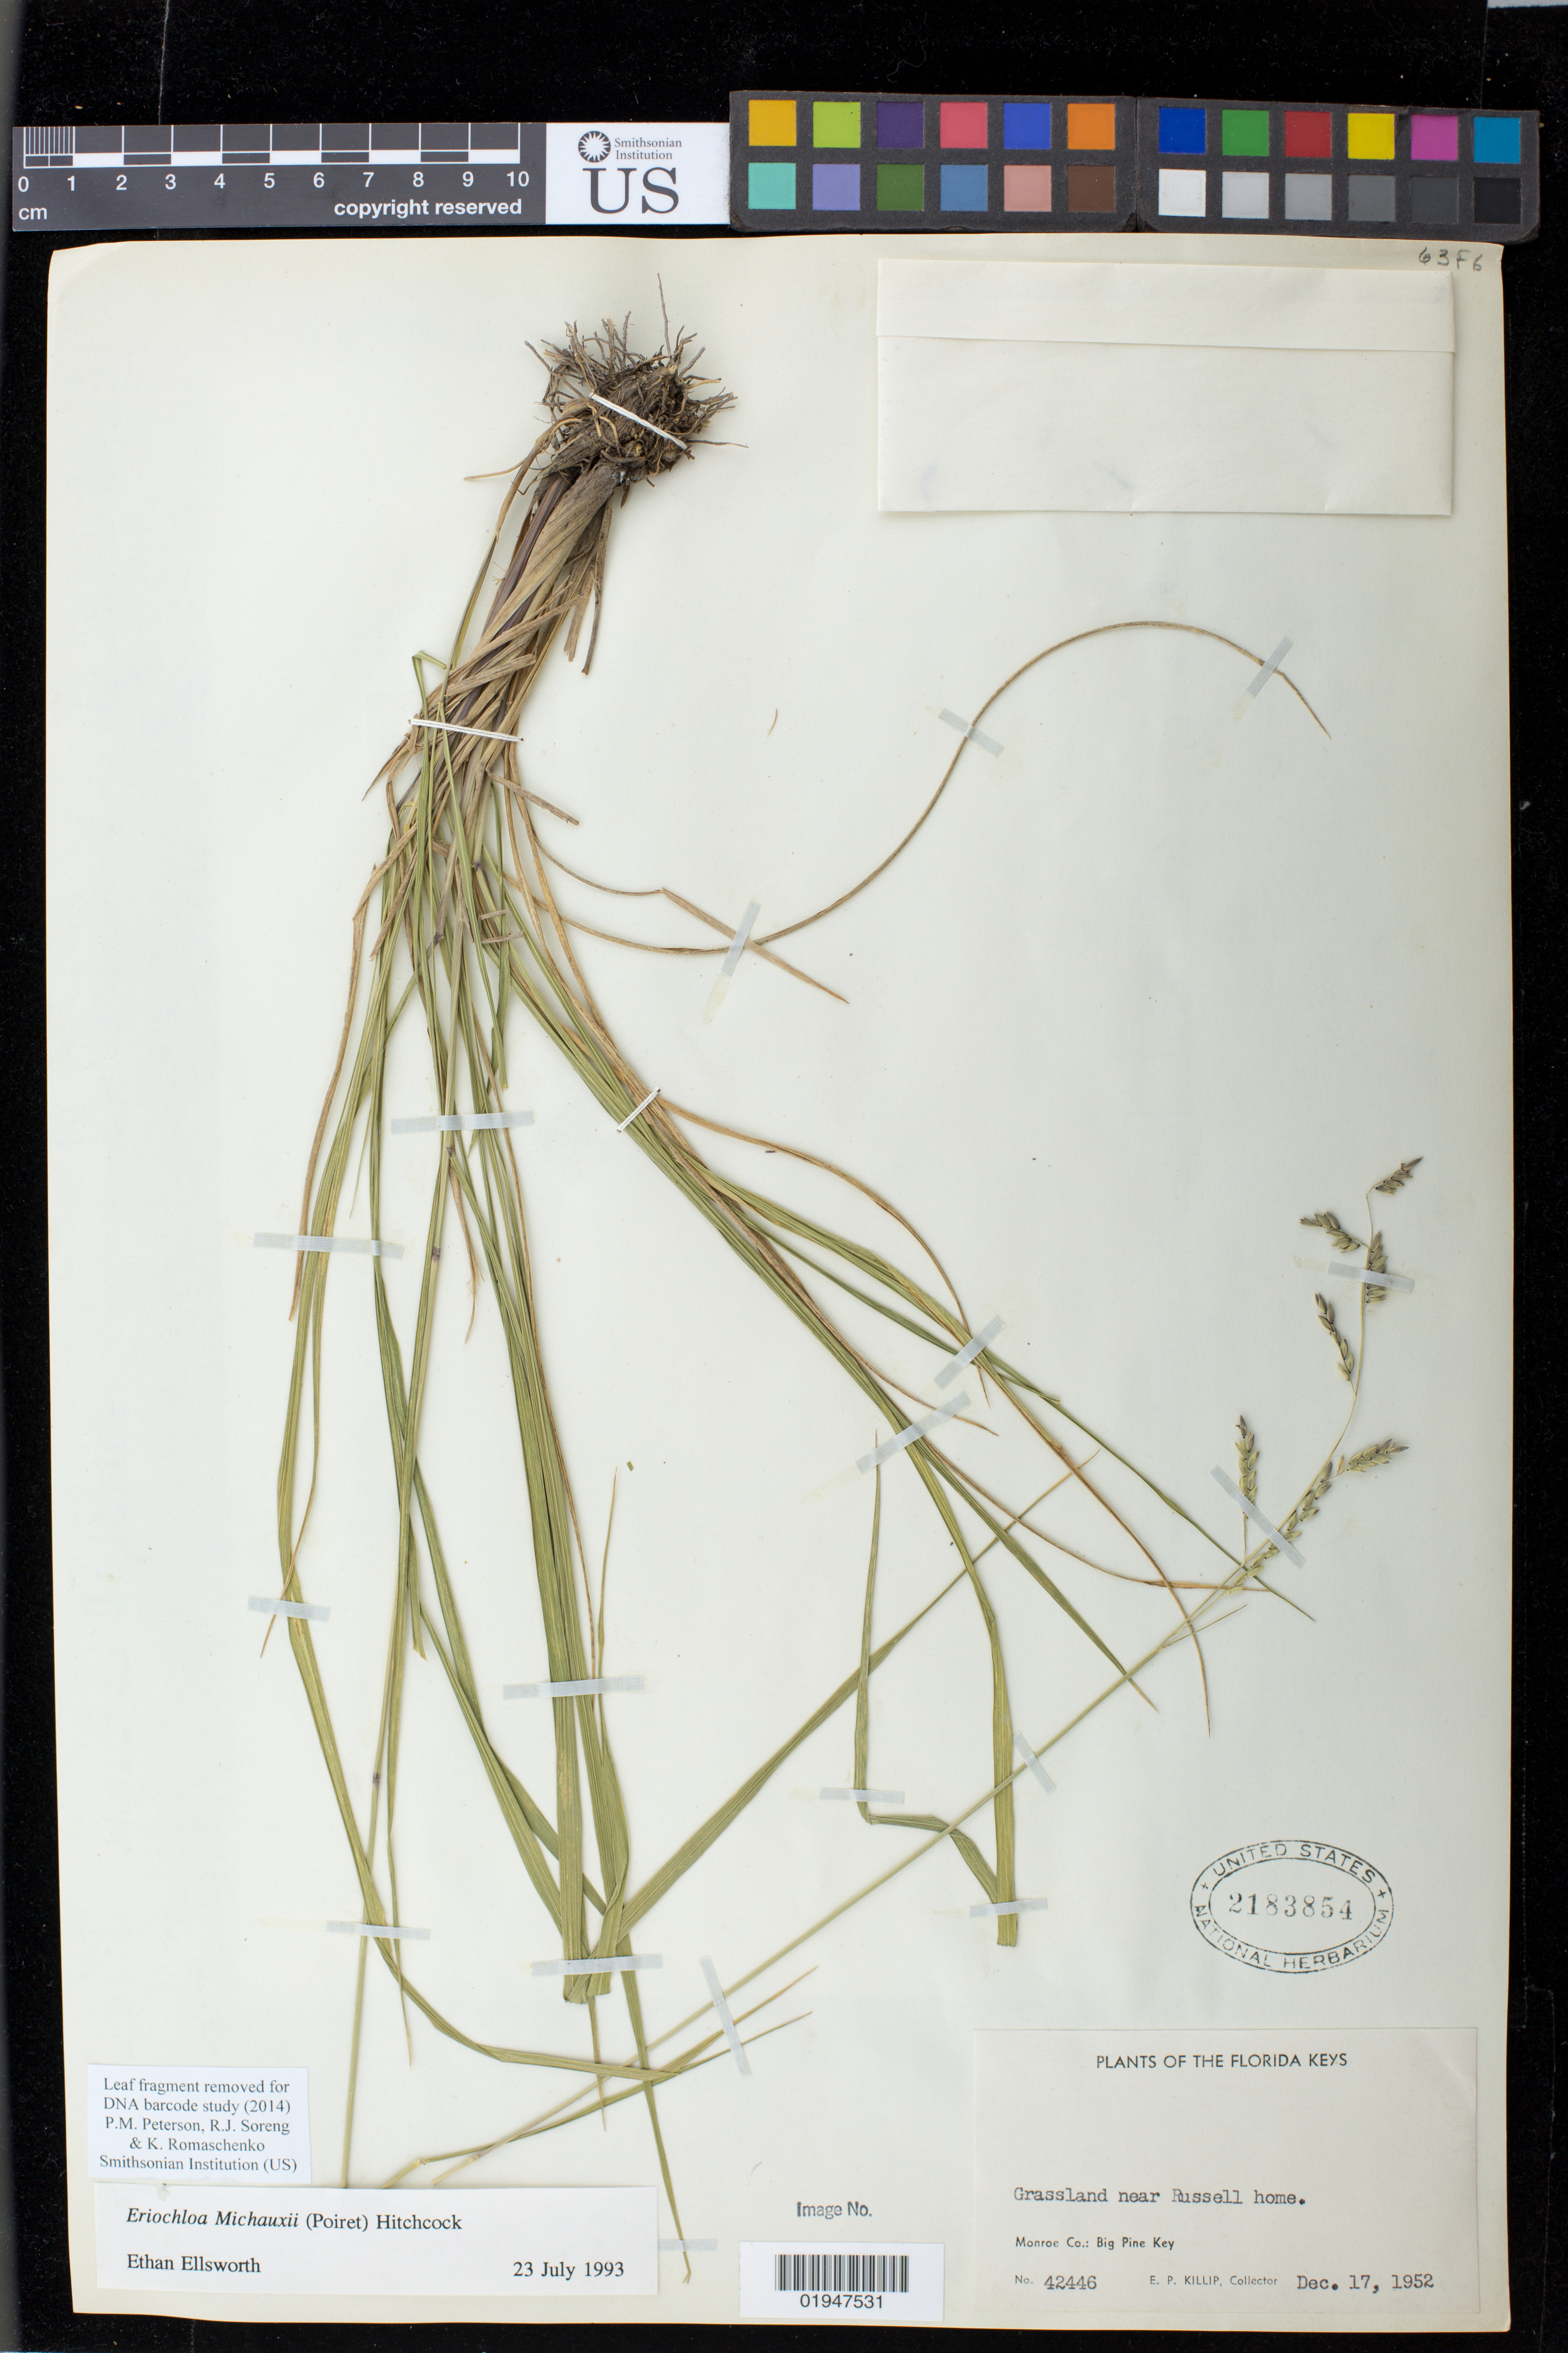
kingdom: Plantae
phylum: Tracheophyta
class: Liliopsida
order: Poales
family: Poaceae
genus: Eriochloa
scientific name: Eriochloa michauxii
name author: (Poir.) Hitchc.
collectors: E. P. Killip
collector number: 42446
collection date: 1952-12-17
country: United States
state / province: Florida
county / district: Monroe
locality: Big Pine Key. Grassland near Russell home.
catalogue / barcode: US 2183854